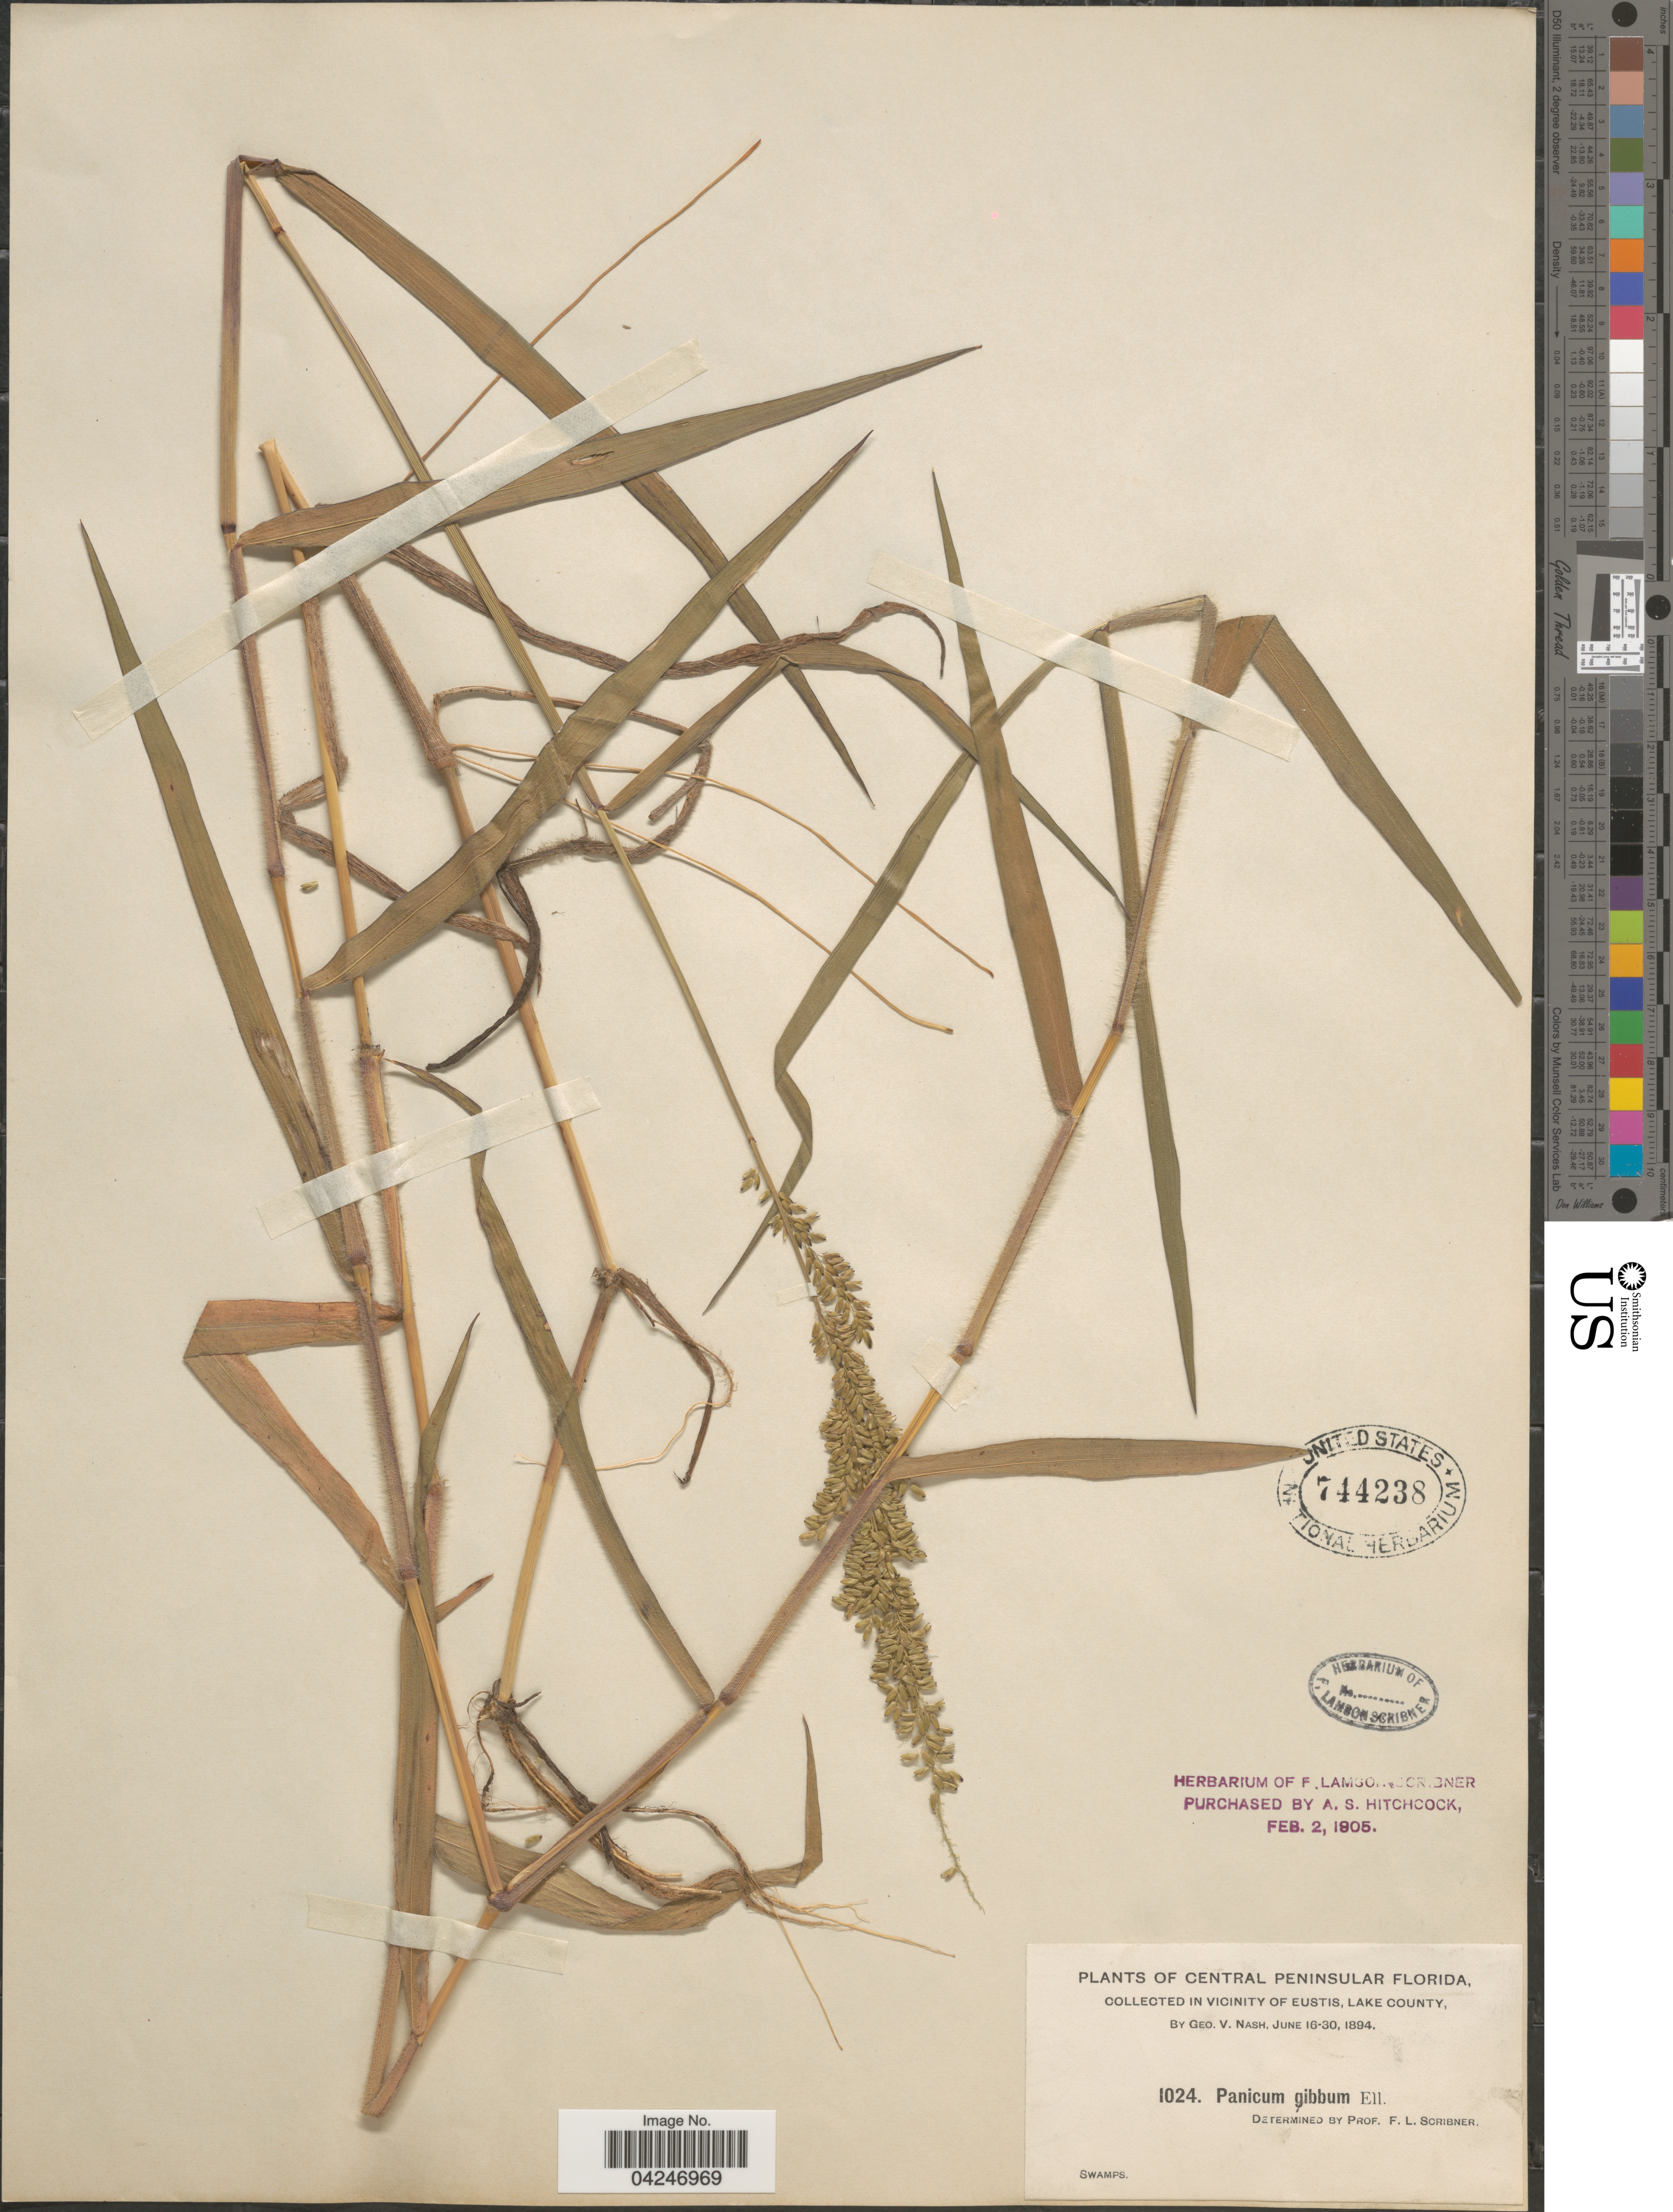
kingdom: Plantae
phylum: Tracheophyta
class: Liliopsida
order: Poales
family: Poaceae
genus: Sacciolepis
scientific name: Sacciolepis striata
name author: (L.) Nash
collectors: G. V. Nash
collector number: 1024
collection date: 1894-06-16/1894-06-30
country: United States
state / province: Florida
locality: Central Peninsular Florida, In vicinity of Eustis, Lake County.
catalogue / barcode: US 744238